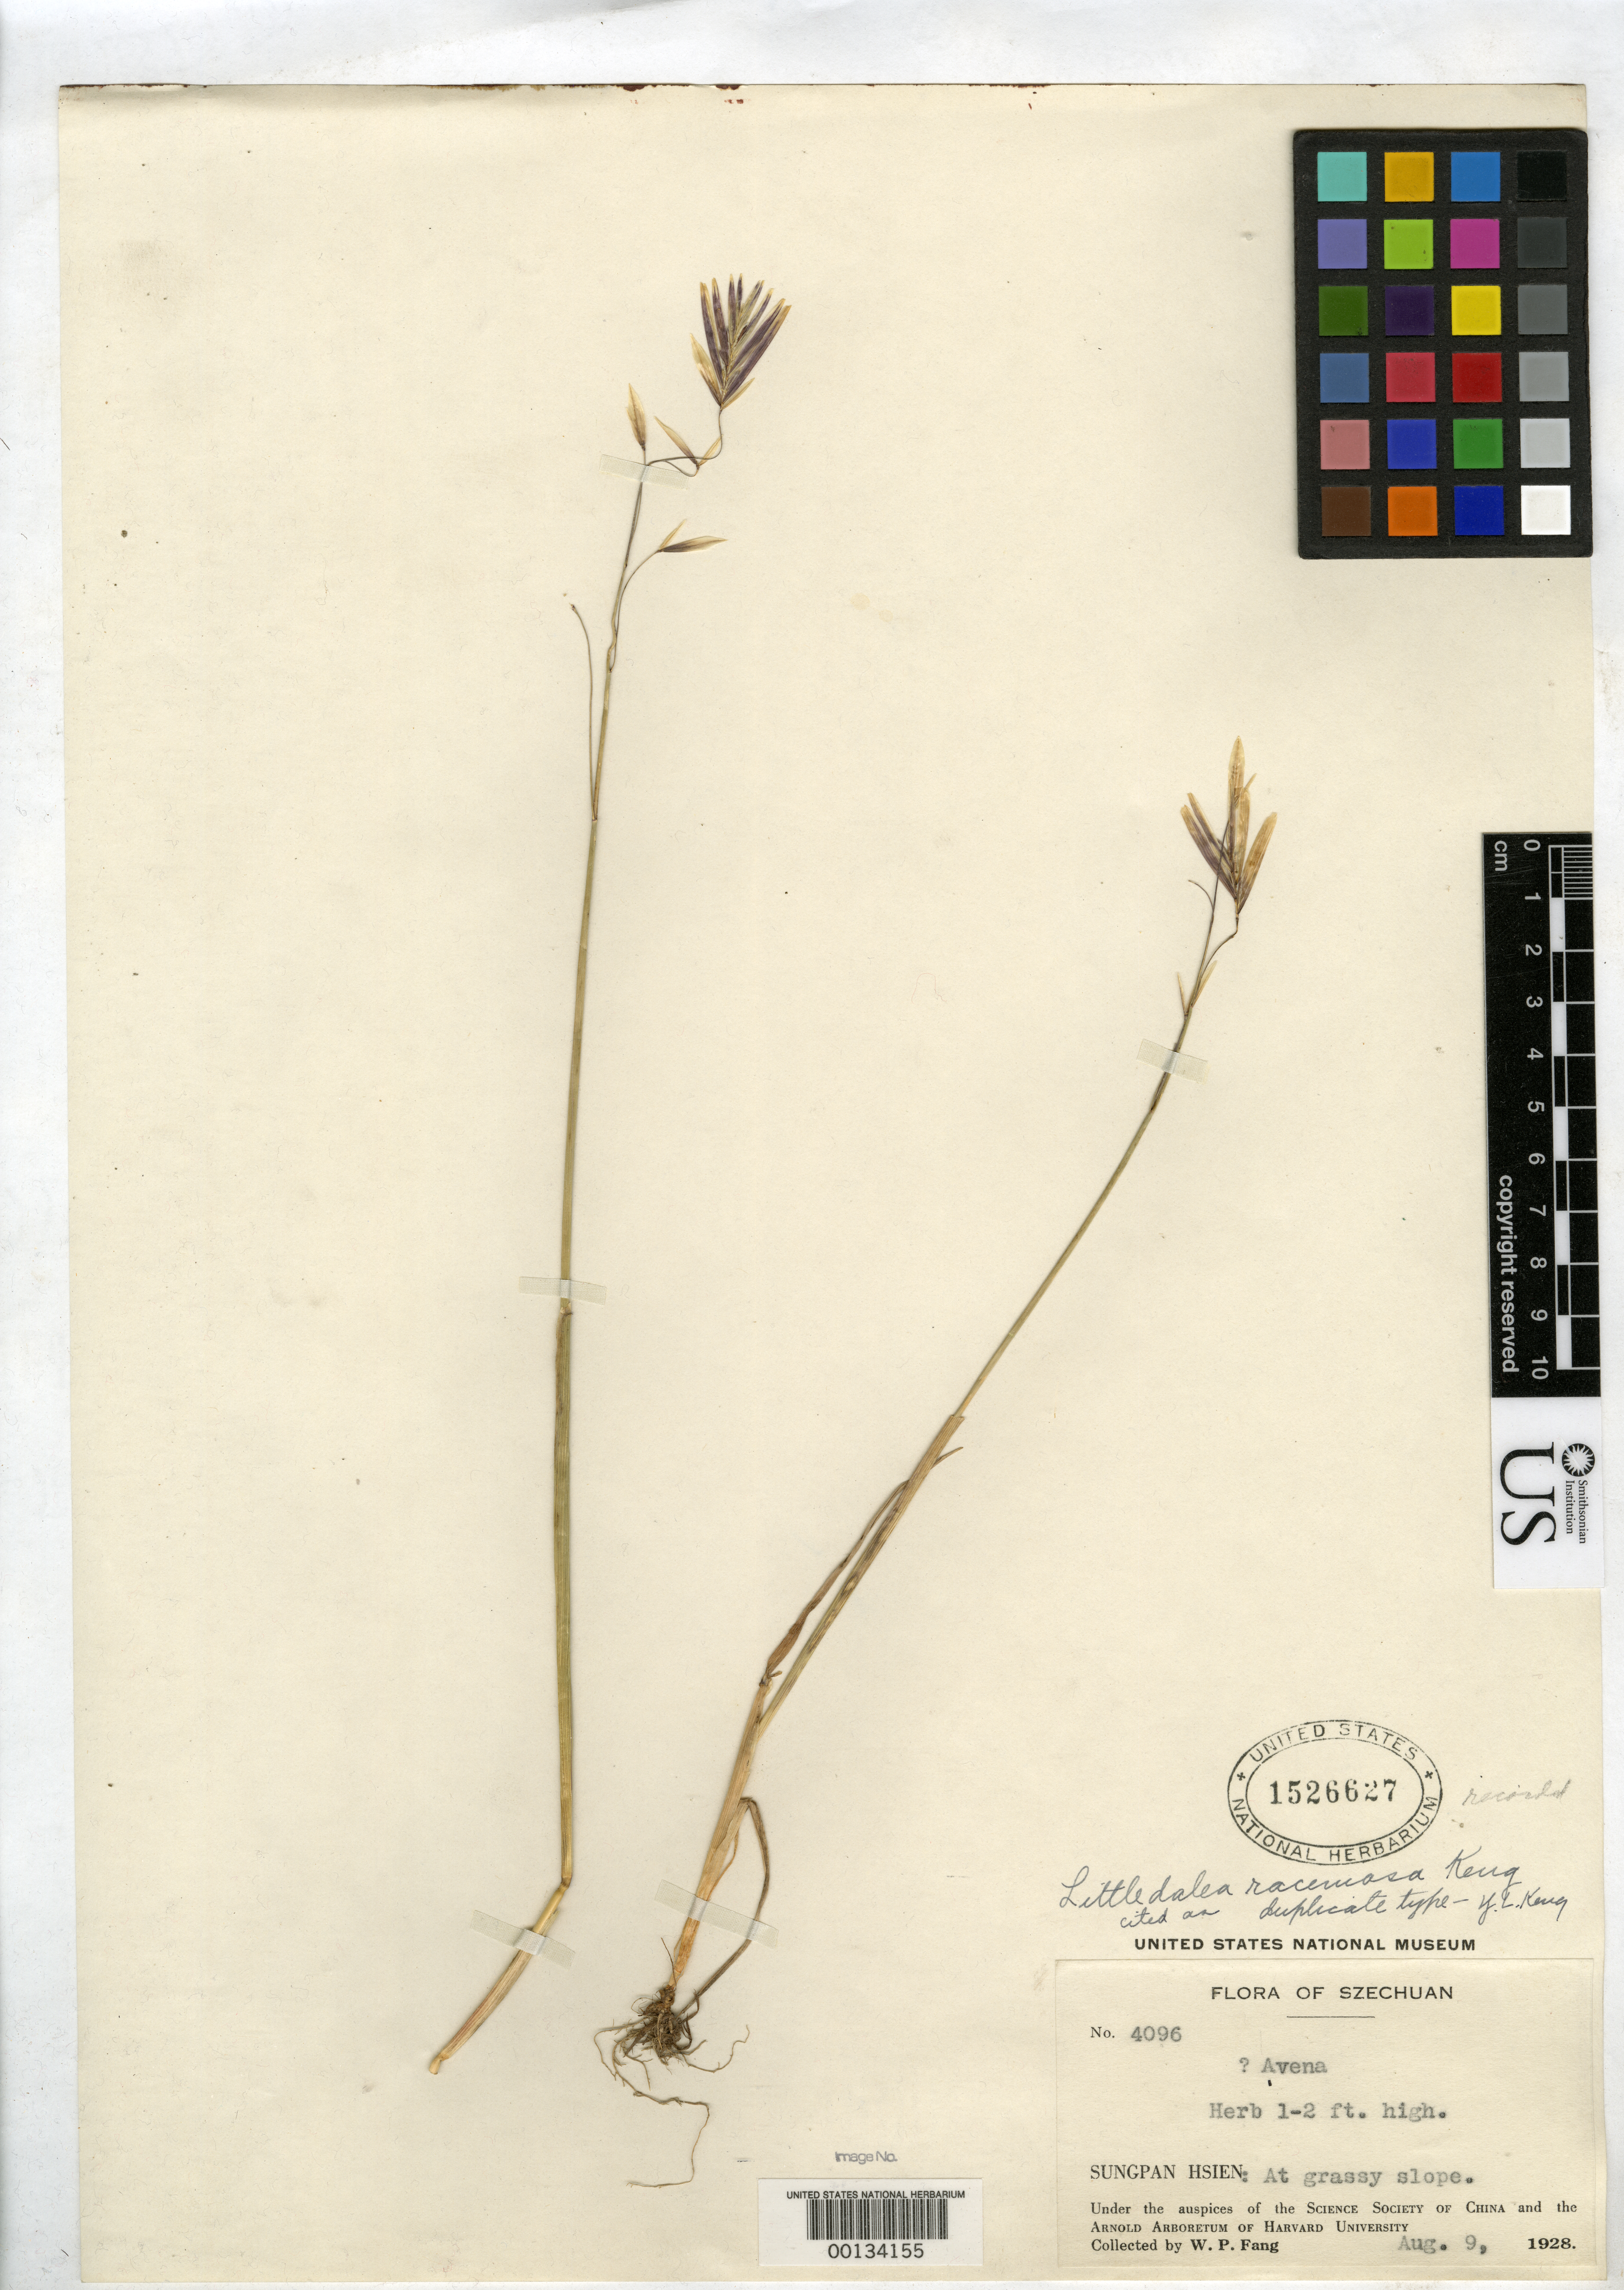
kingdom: Plantae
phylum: Tracheophyta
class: Liliopsida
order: Poales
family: Poaceae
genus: Littledalea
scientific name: Littledalea racemosa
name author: Keng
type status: Isotype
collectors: W. P. Fang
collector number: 4096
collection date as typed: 09 Aug 1928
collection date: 1928-08-09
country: China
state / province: Sichuan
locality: Sungpan Hsien.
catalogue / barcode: US 1526627